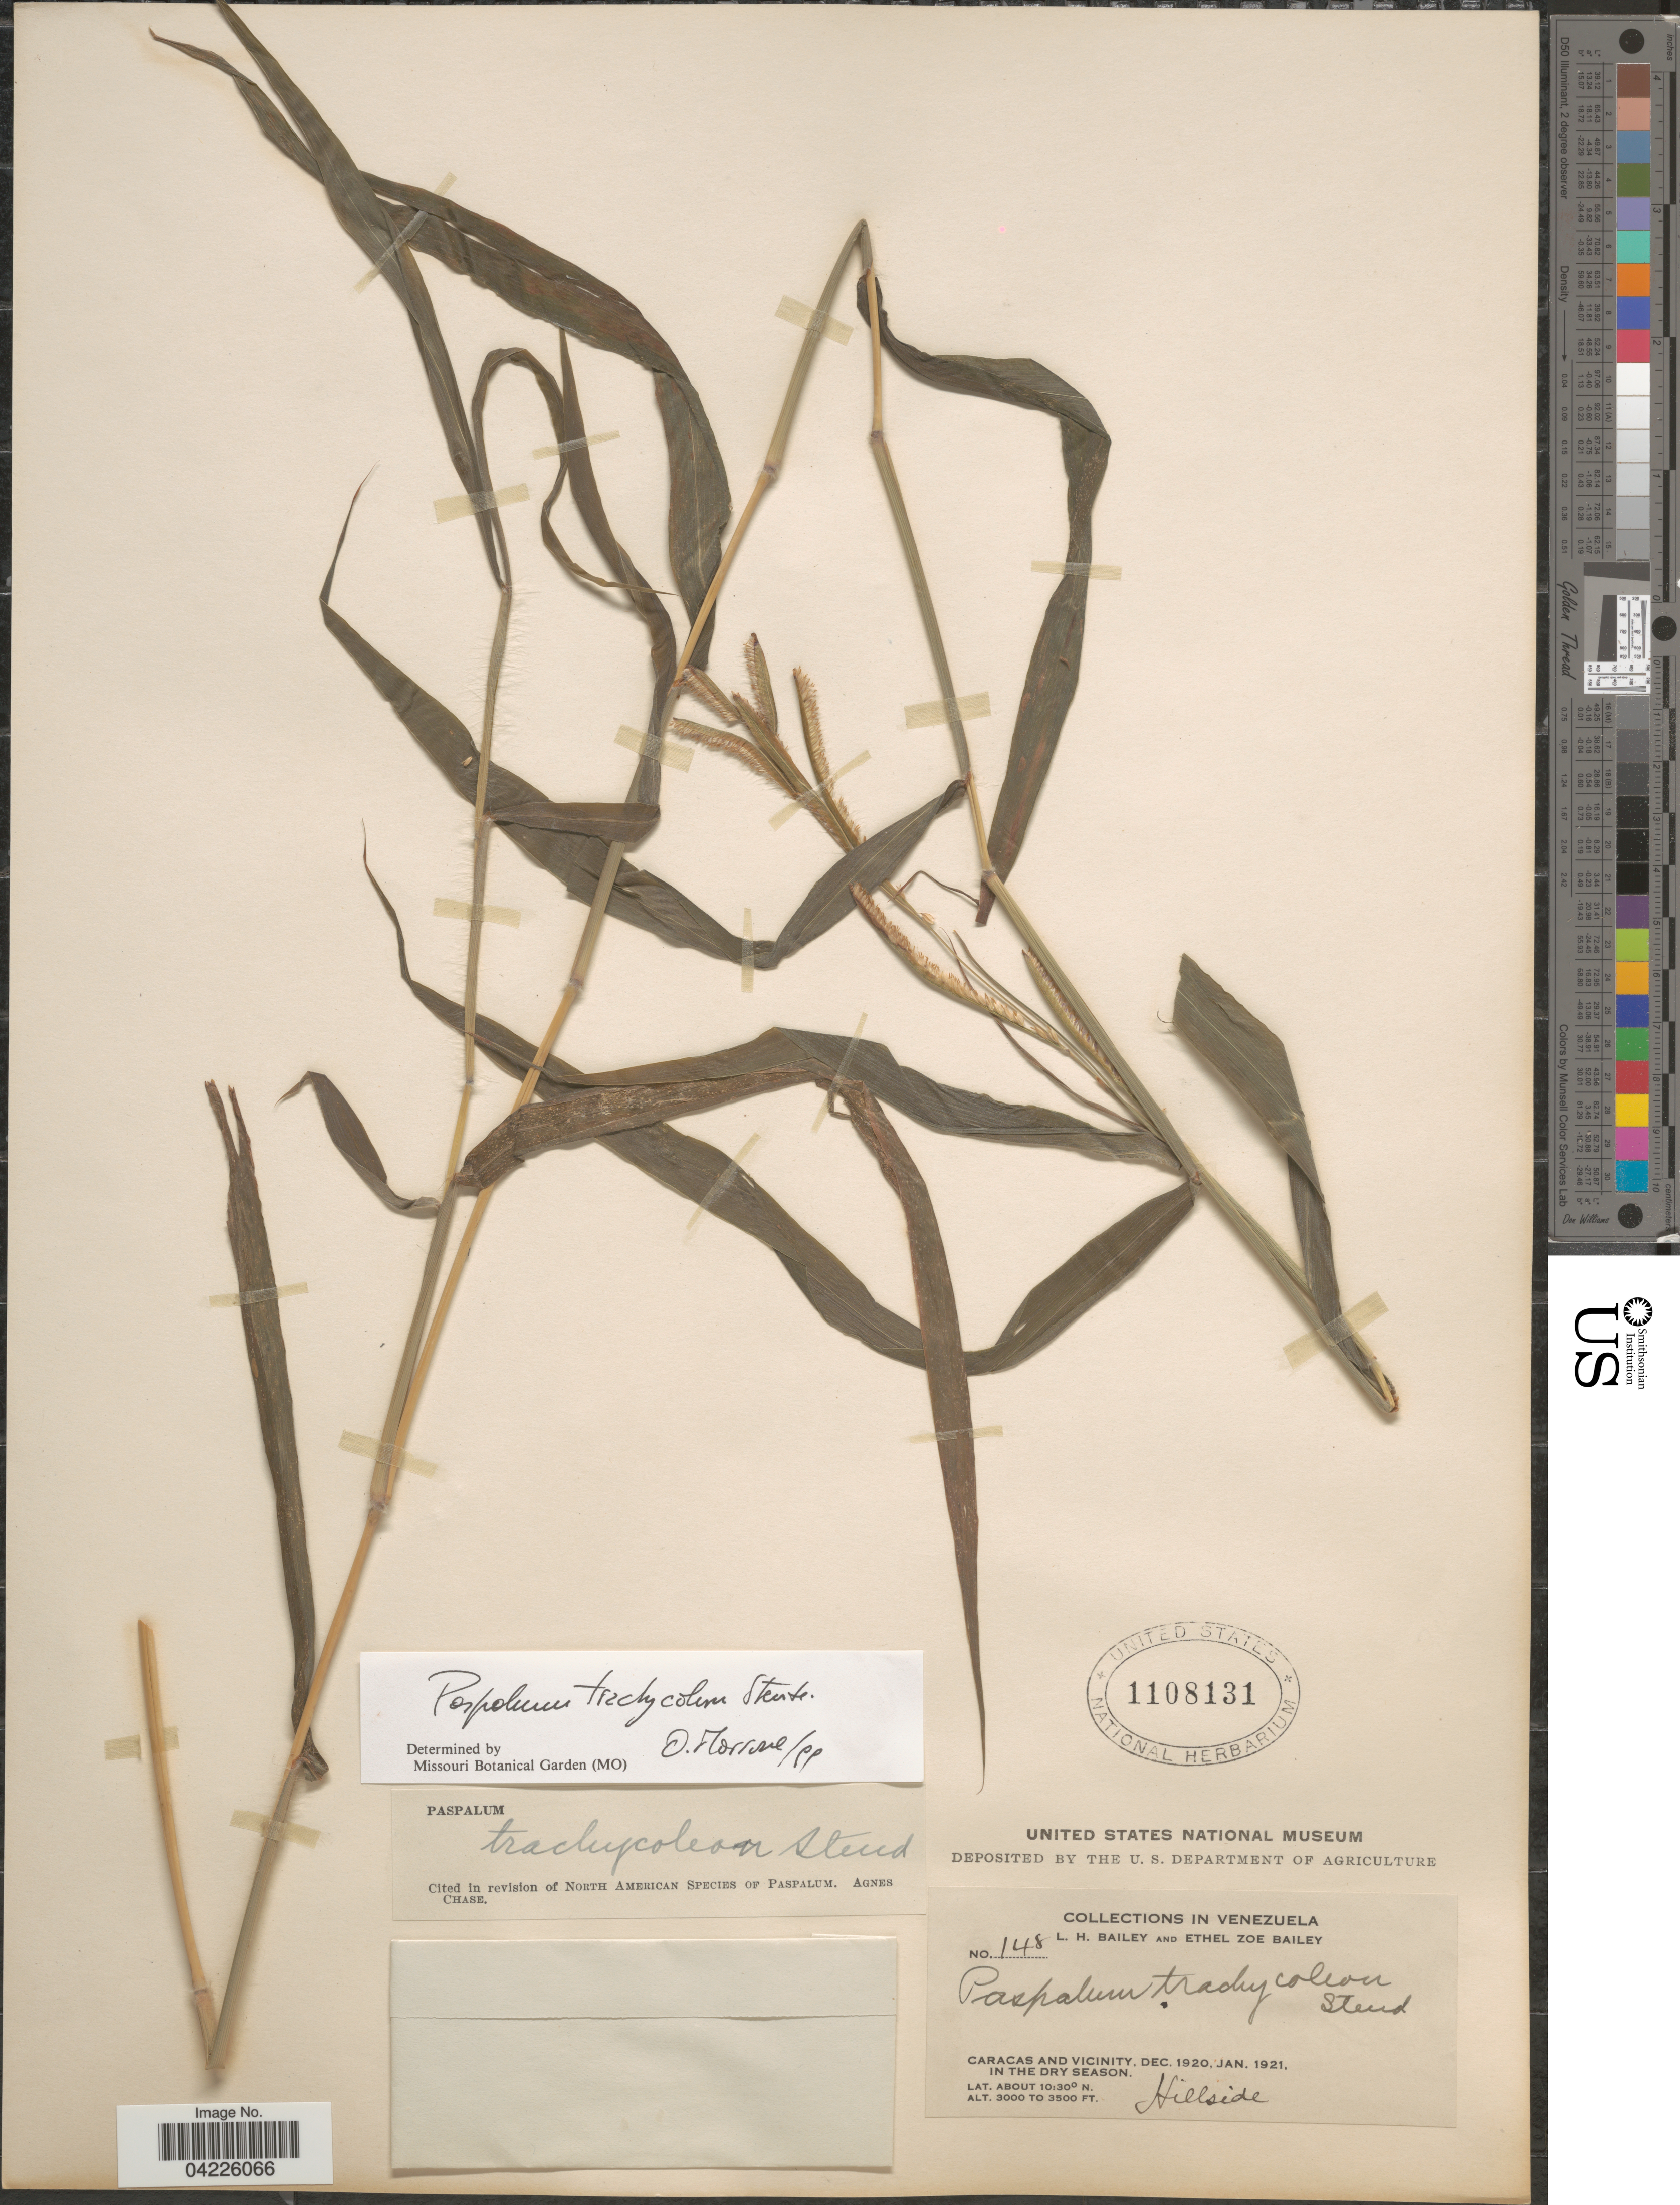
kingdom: Plantae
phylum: Tracheophyta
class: Liliopsida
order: Poales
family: Poaceae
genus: Paspalum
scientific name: Paspalum trachycoleon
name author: Steud.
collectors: L. H. Bailey & E. Z. Bailey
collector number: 148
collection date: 1920-12/1921-01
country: Venezuela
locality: Caracas and vicinity.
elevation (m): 914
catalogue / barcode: US 1108131